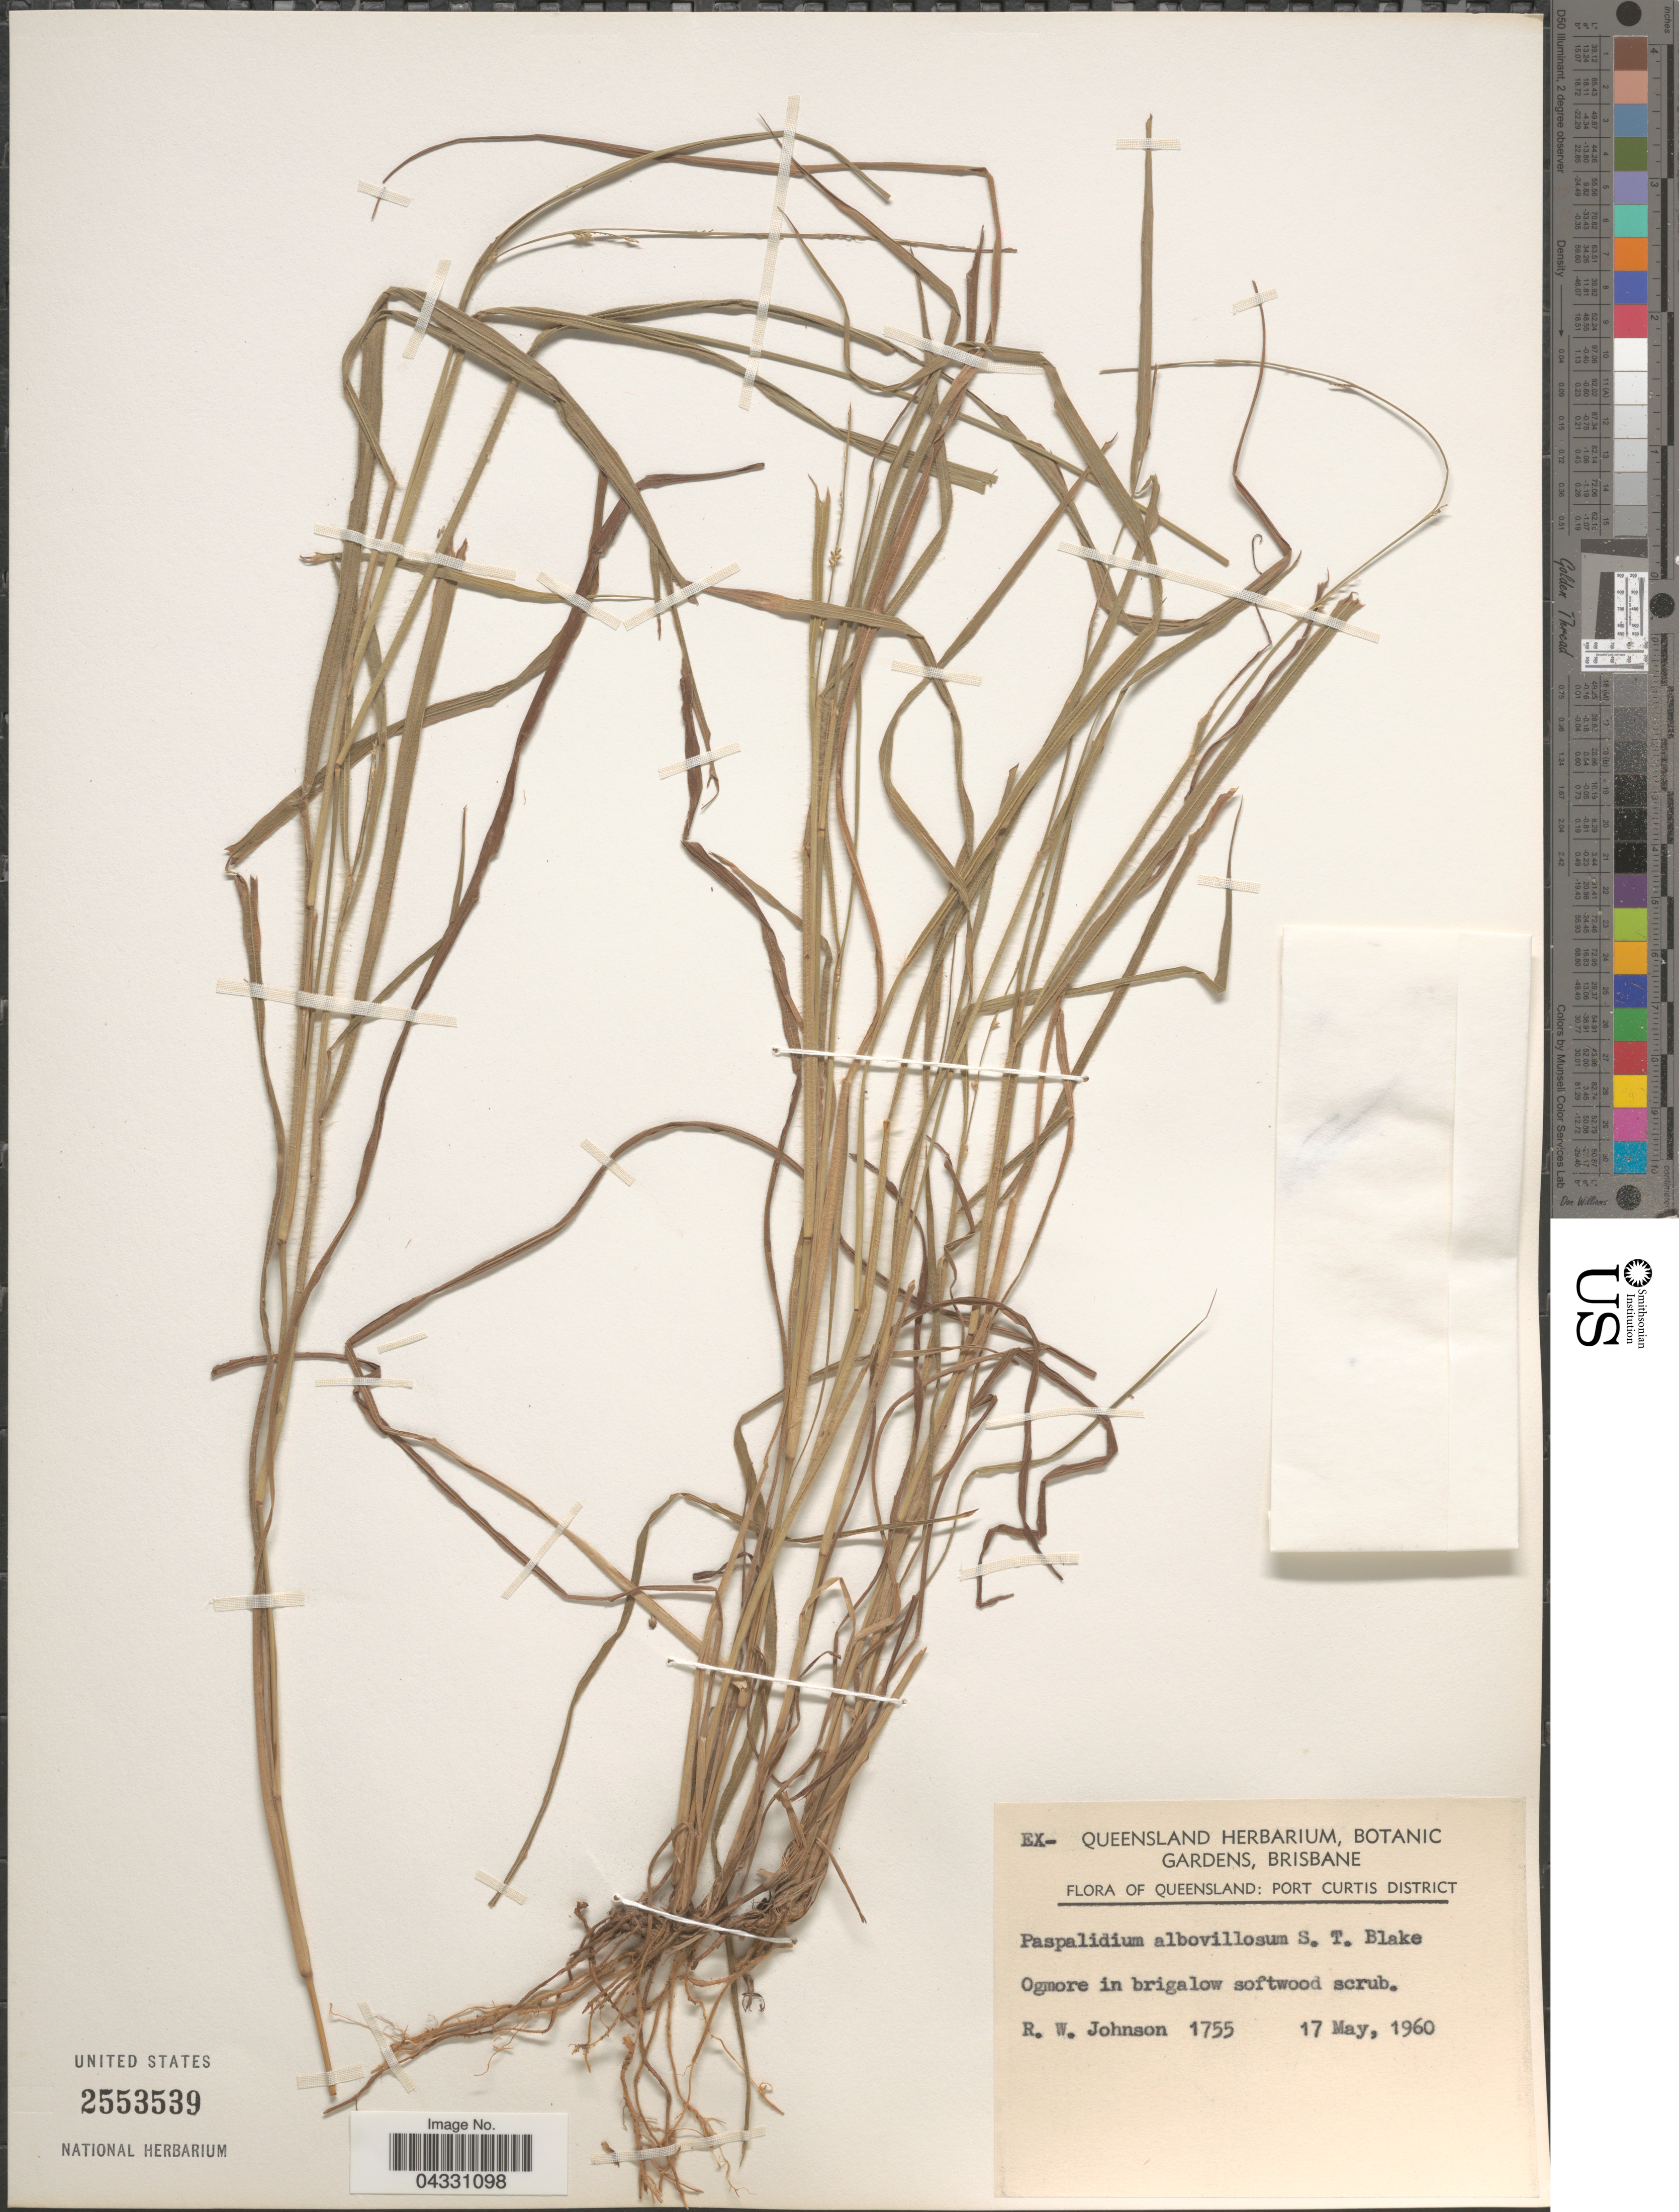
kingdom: Plantae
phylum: Tracheophyta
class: Liliopsida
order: Poales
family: Poaceae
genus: Setaria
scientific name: Setaria albovillosa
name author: (S.T. Blake) R.D. Webster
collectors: R. W. Johnson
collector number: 1755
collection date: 1960-05-17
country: Australia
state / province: Queensland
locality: Port Curtis District.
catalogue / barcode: US 2553539